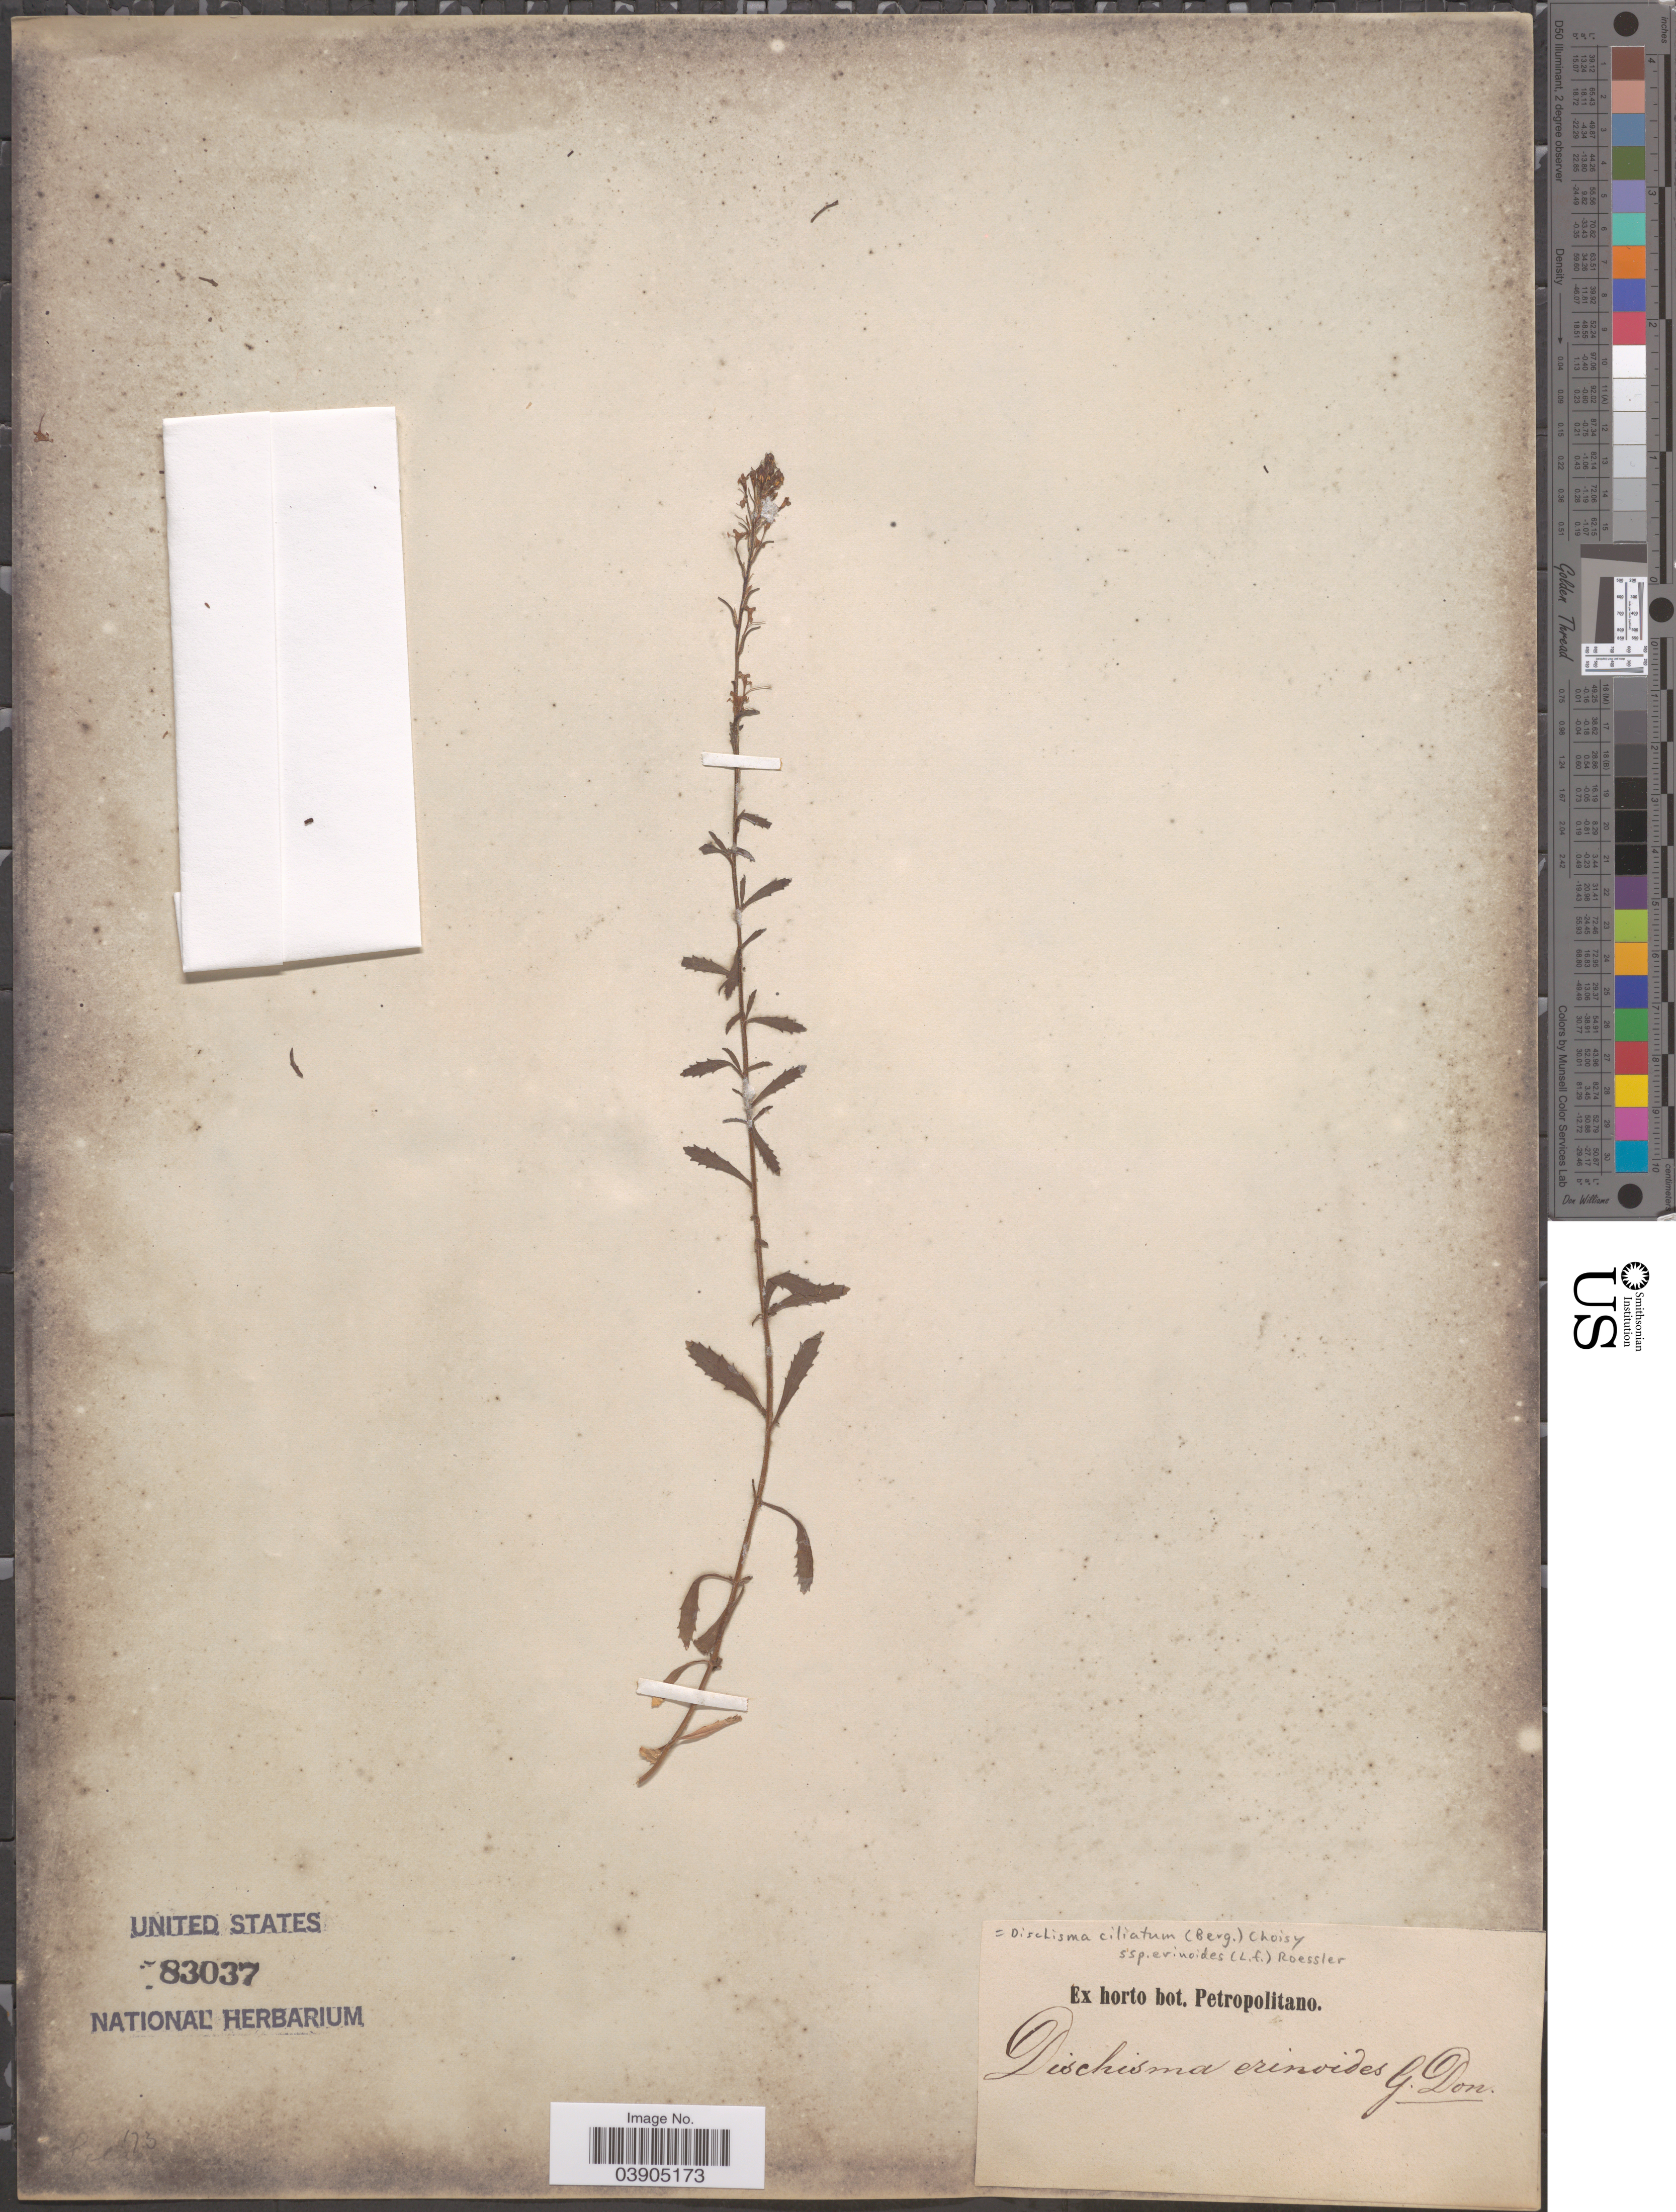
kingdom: Plantae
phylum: Tracheophyta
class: Magnoliopsida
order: Lamiales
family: Scrophulariaceae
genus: Dischisma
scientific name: Dischisma ciliatum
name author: (Berger) Choisy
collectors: ex Horto Bot. Petropolitano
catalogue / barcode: US 83037